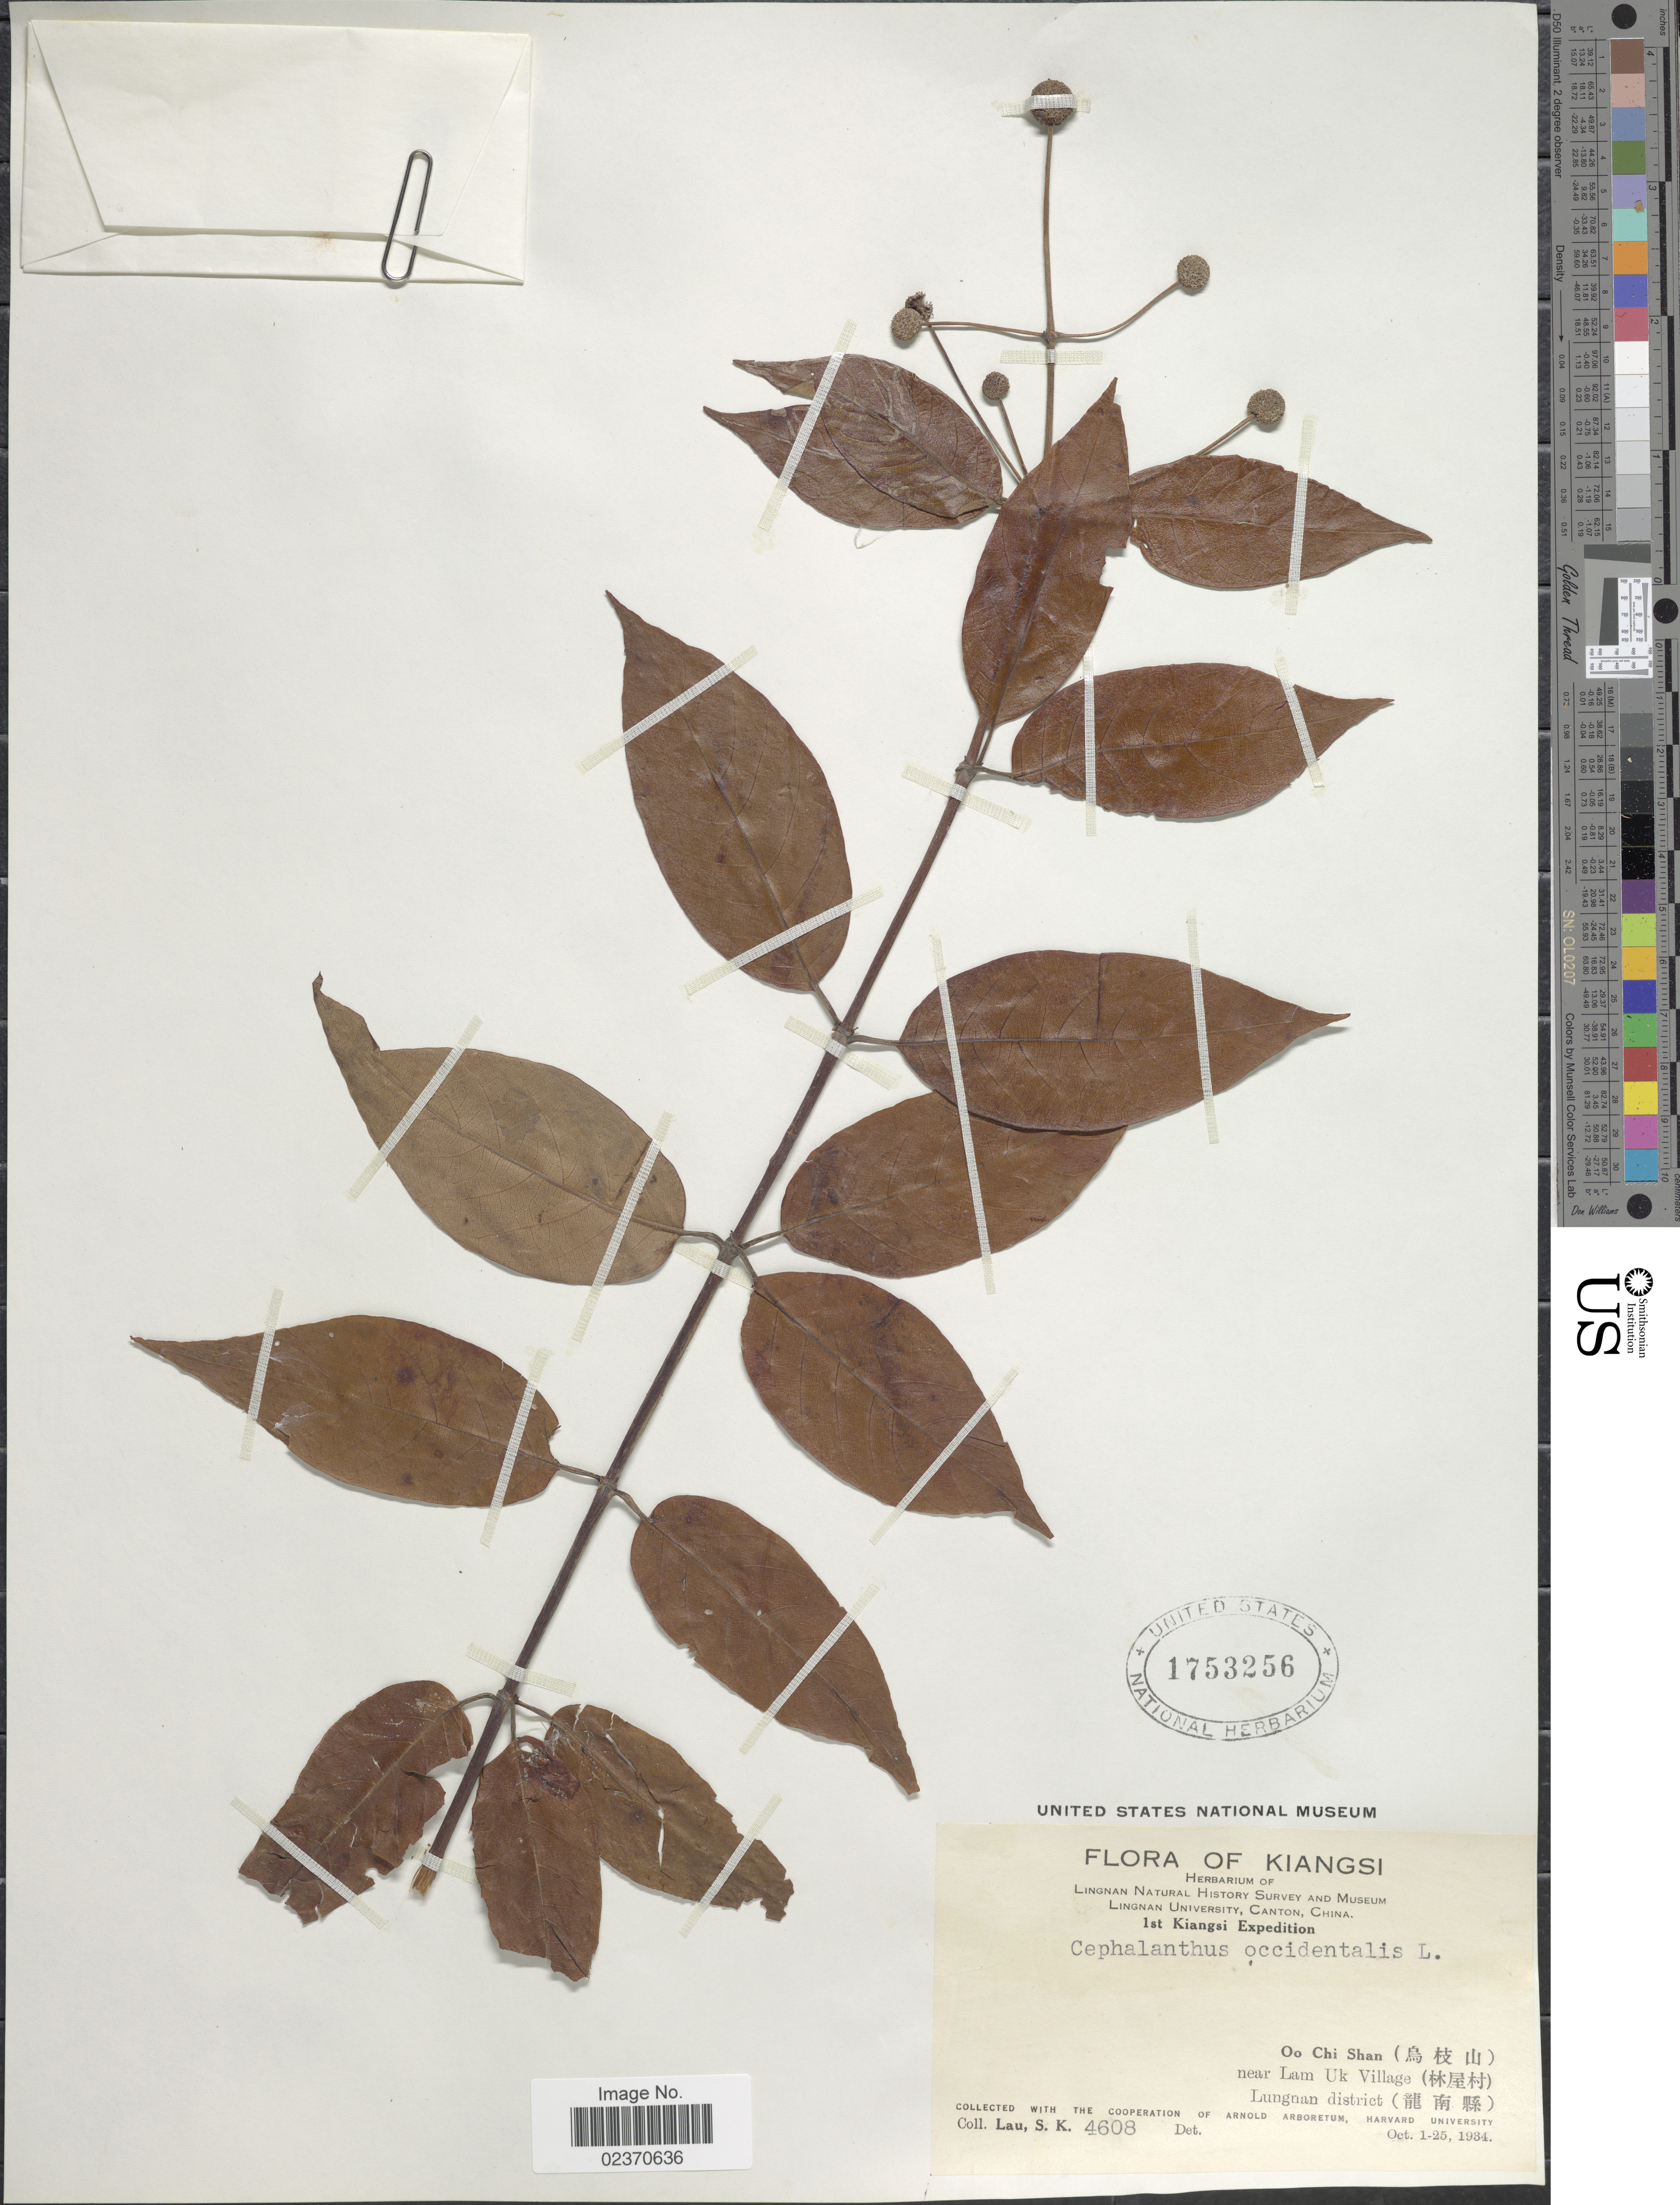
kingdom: Plantae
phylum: Tracheophyta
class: Magnoliopsida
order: Gentianales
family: Rubiaceae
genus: Cephalanthus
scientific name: Cephalanthus occidentalis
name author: L.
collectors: S. K. Lau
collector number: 4608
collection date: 1934-10-01/1934-10-25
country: China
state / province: Jiangxi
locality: Kiangsi, Oo Chi Shan, near Lam Uk Village, Lungnan district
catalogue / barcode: US 1753256